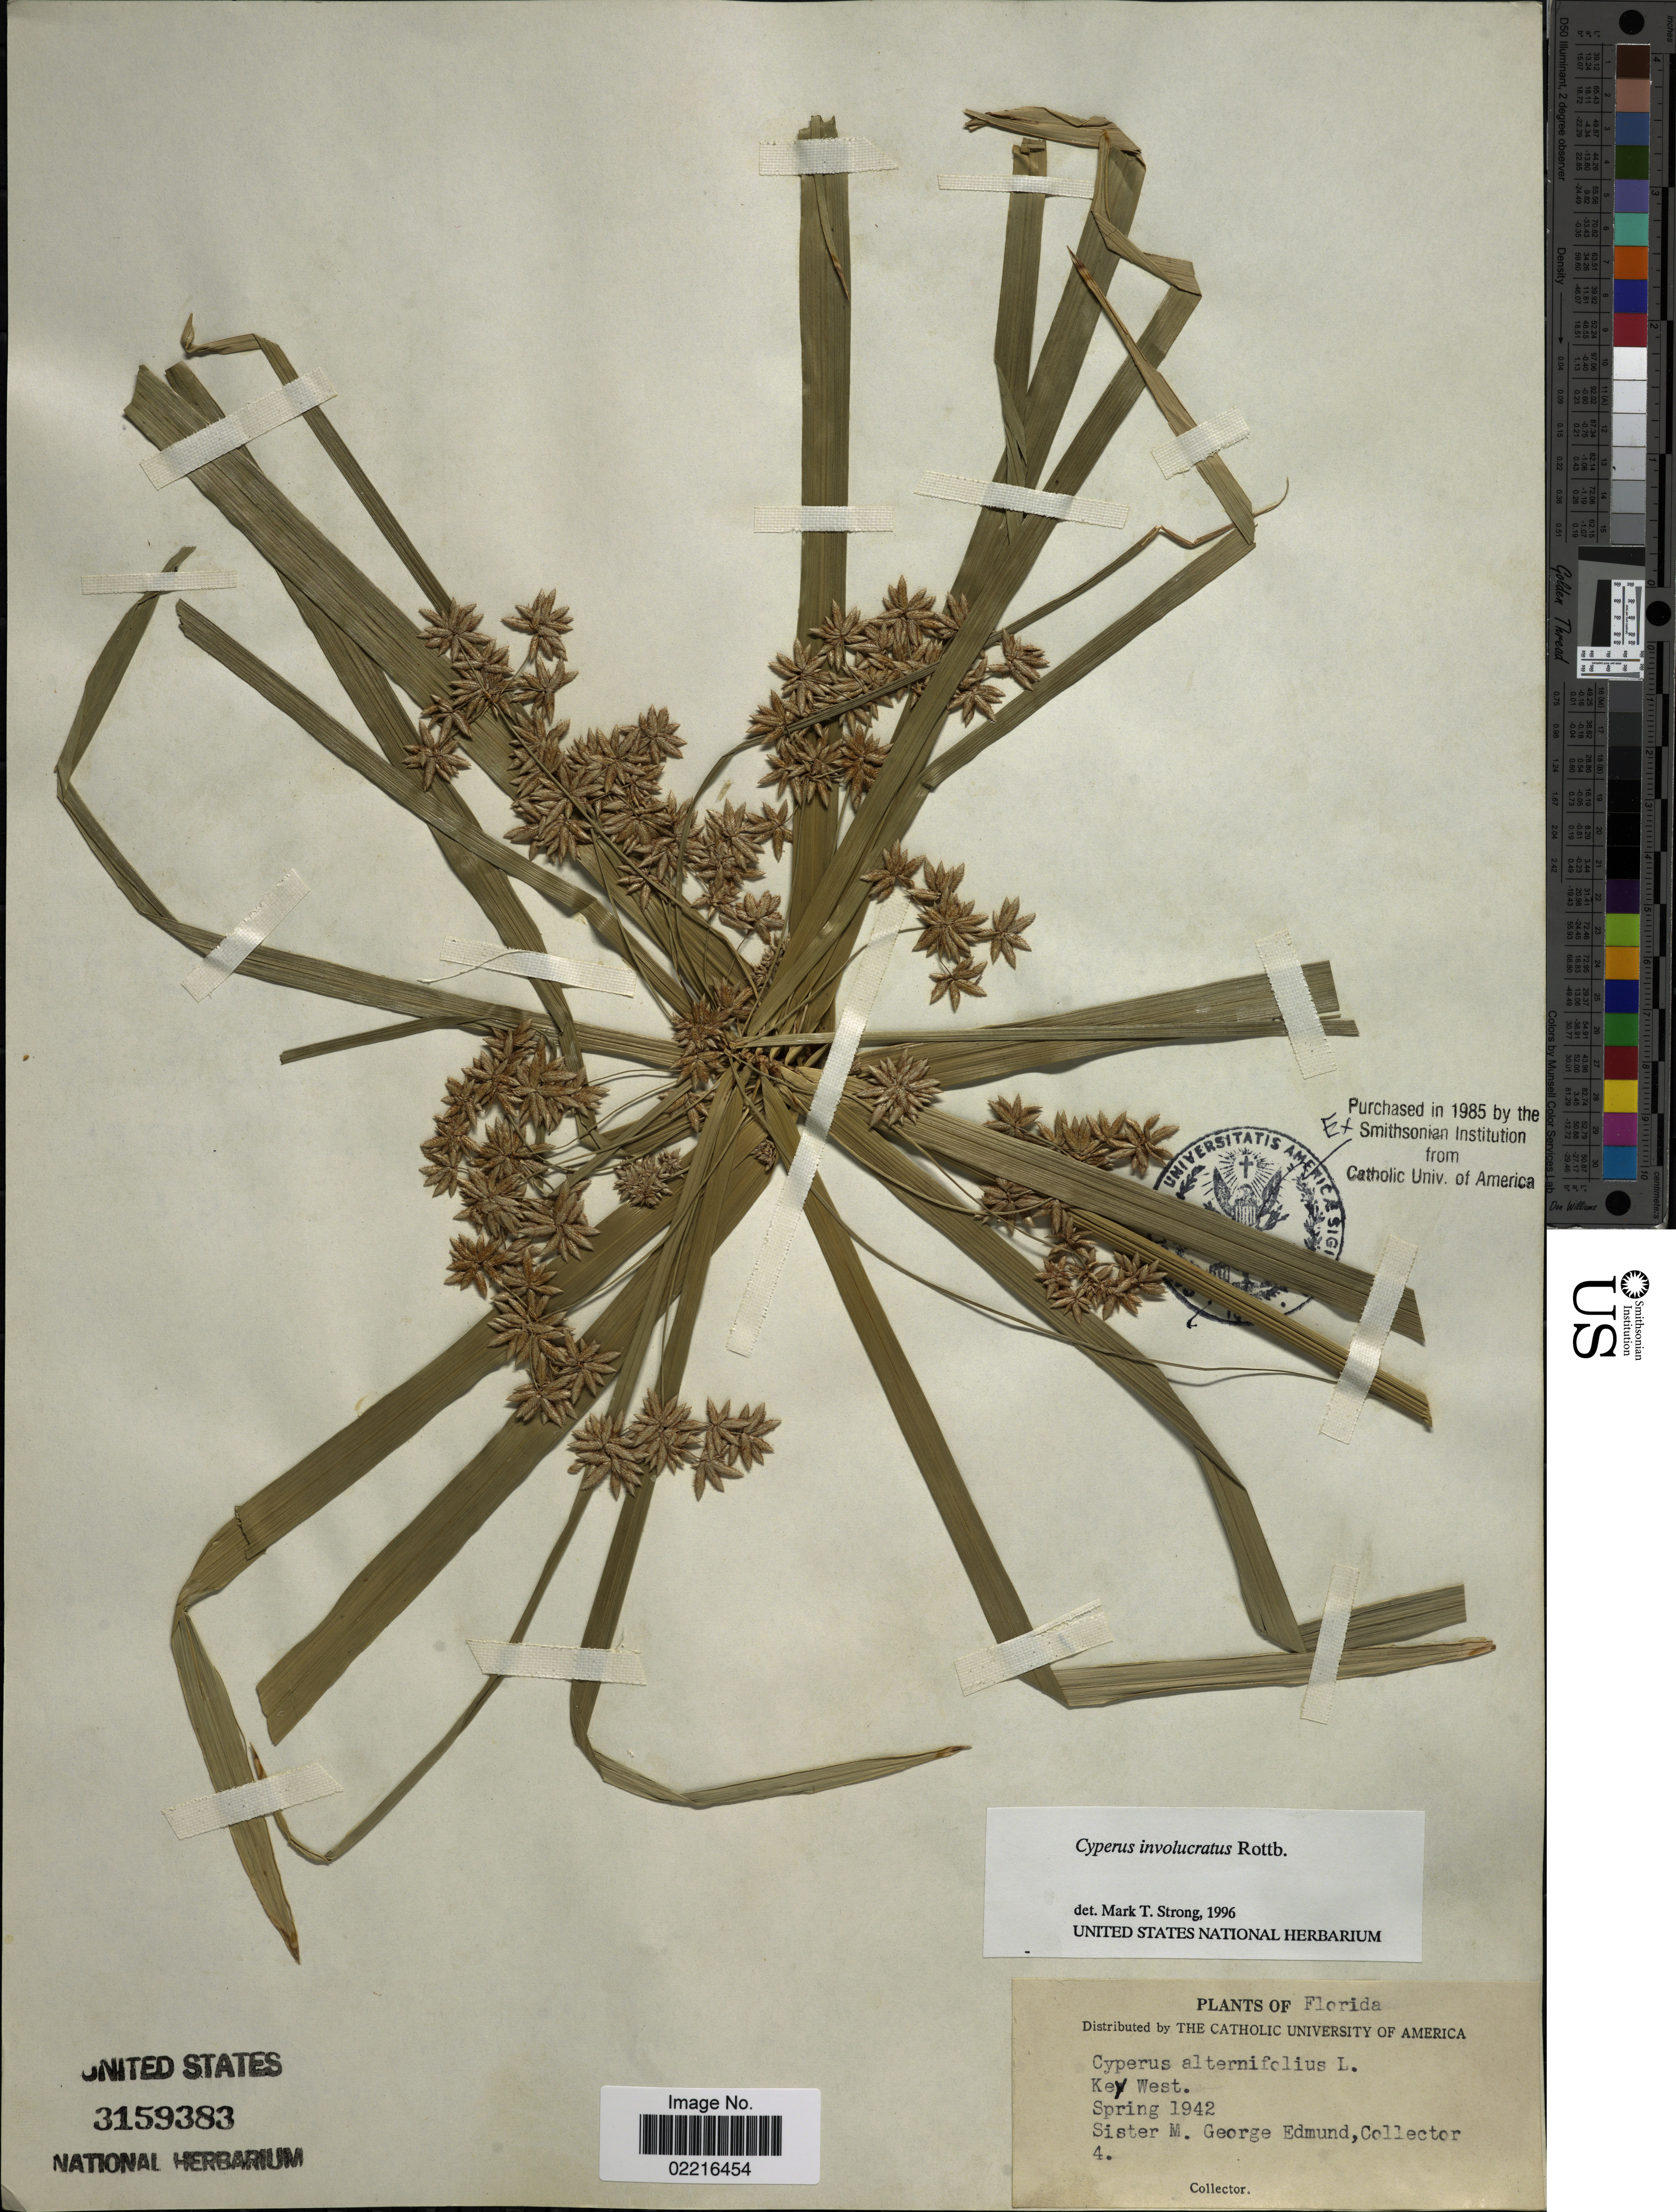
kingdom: Plantae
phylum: Tracheophyta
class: Liliopsida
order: Poales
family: Cyperaceae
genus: Cyperus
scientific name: Cyperus involucratus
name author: Rottb.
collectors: S. Edmund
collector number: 4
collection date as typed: Spring 1942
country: United States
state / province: Florida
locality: Key West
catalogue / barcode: US 3159383